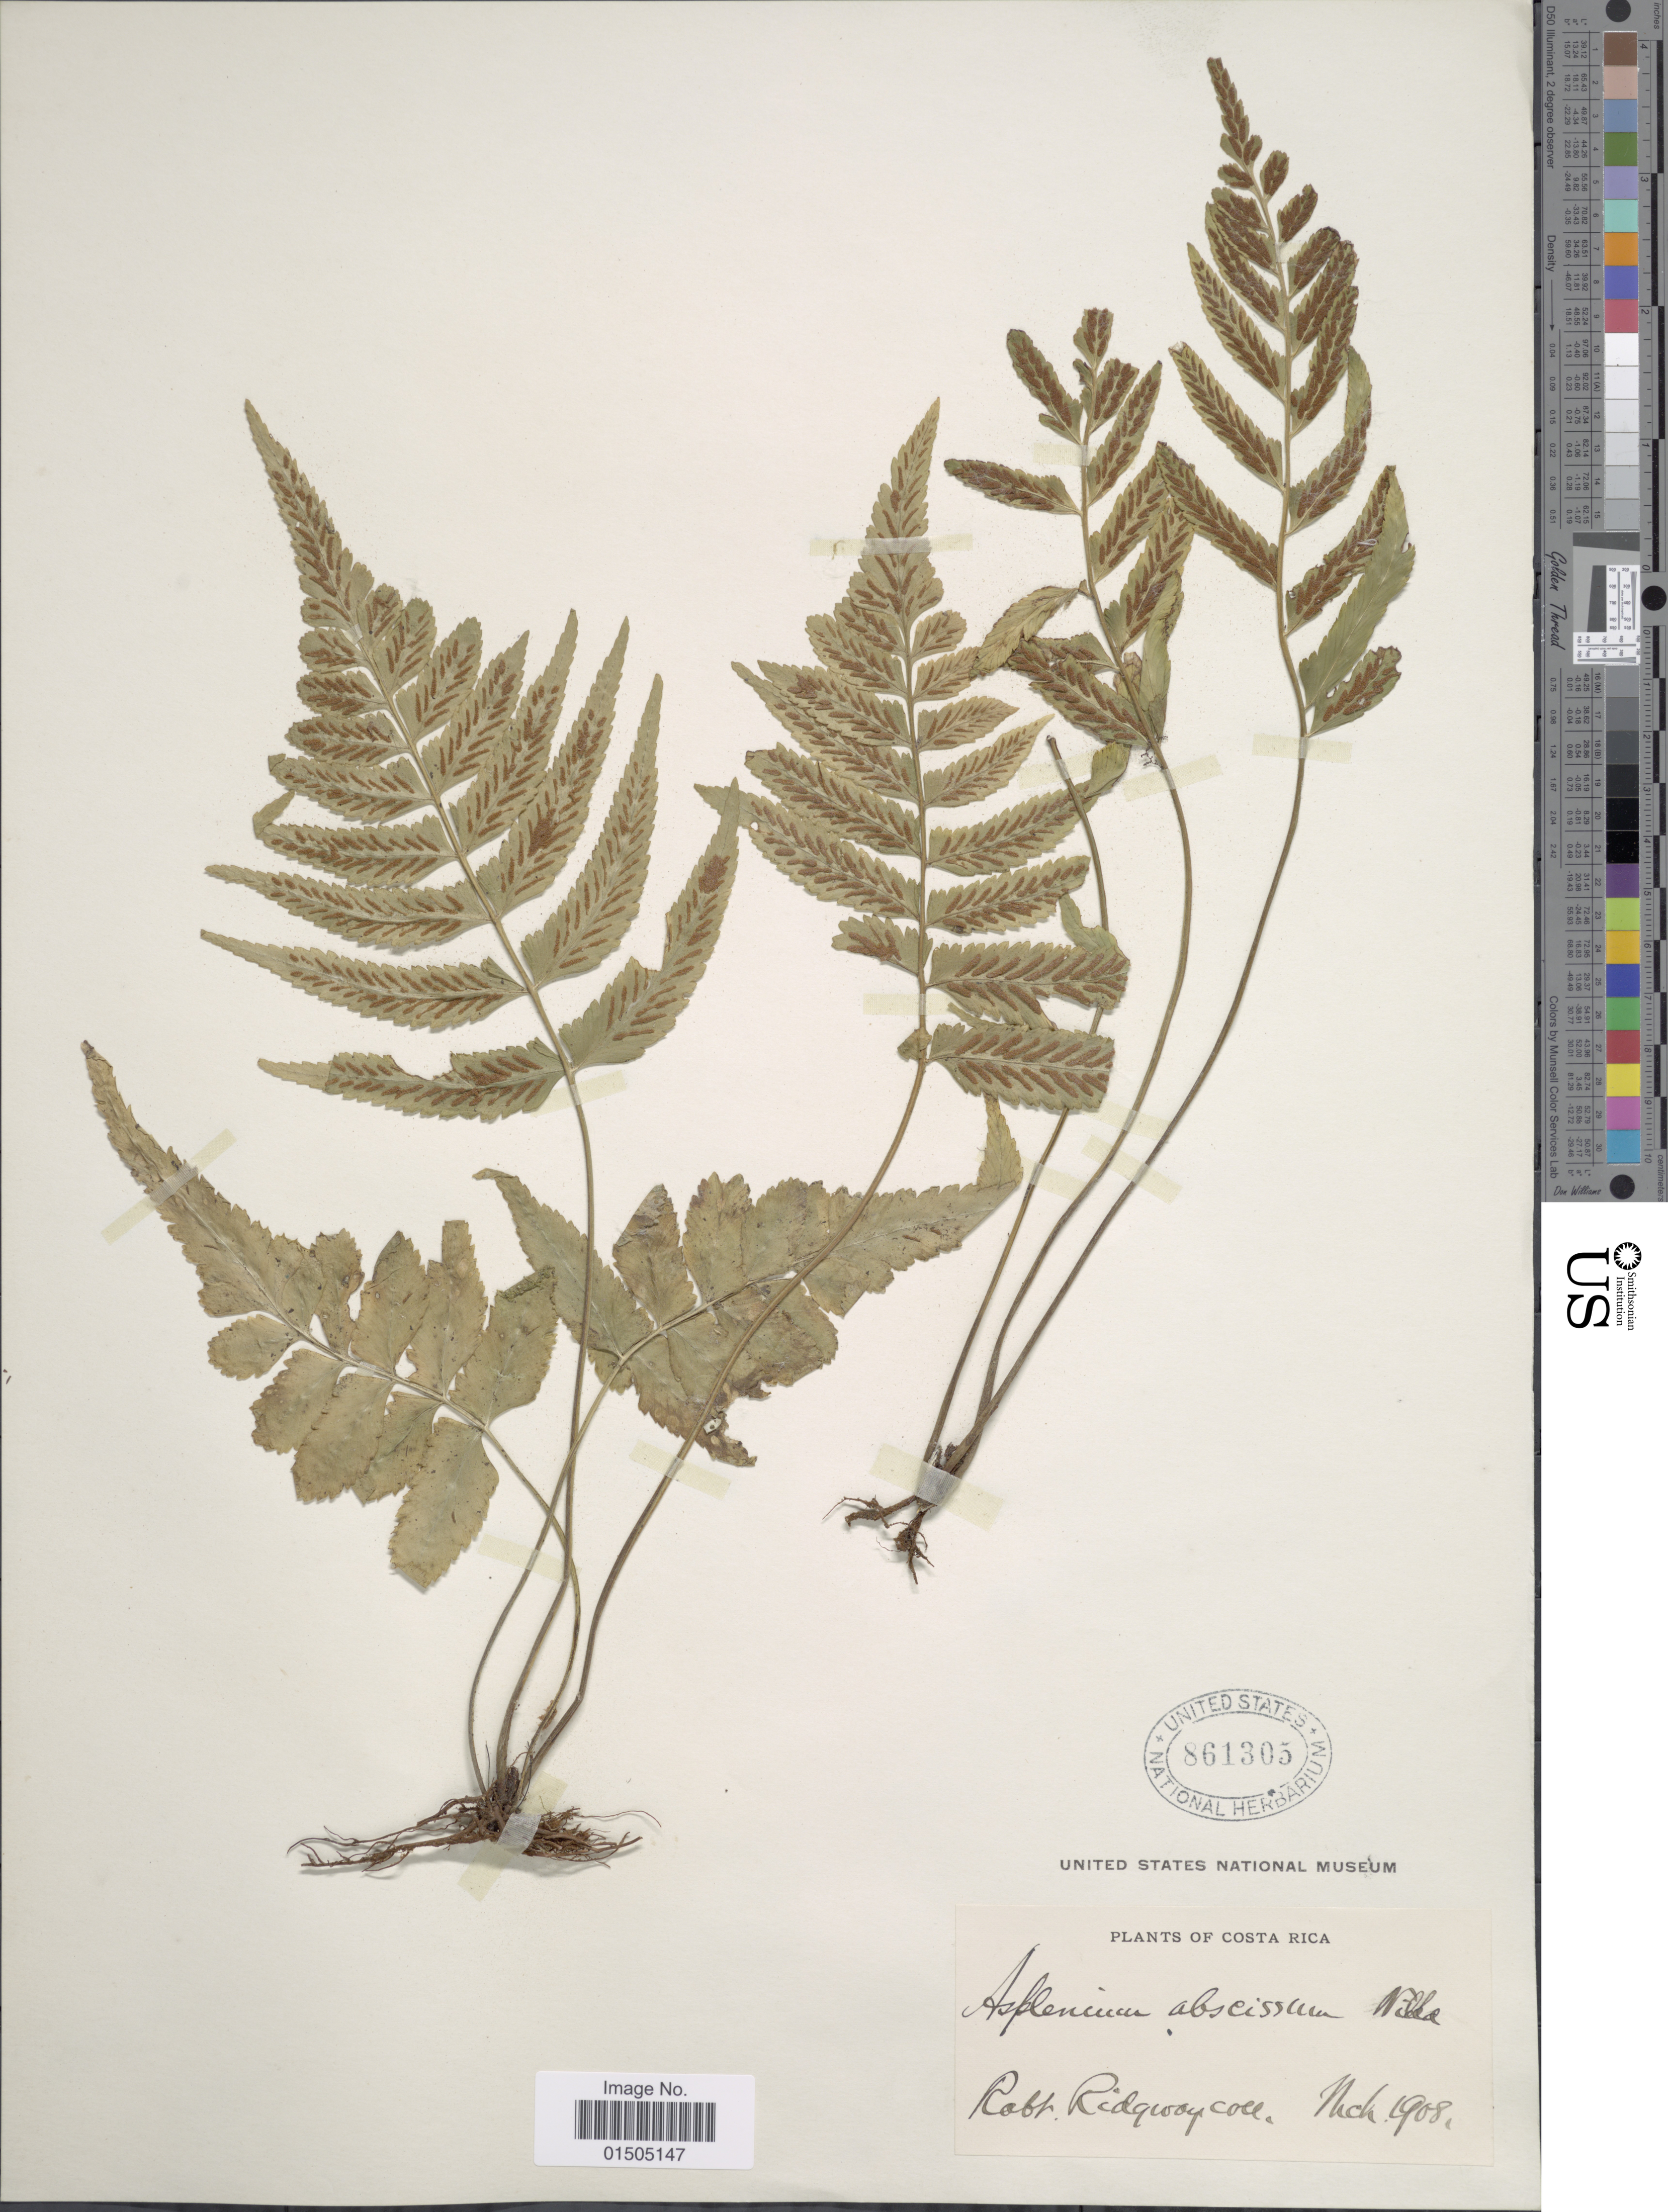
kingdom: Plantae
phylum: Tracheophyta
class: Polypodiopsida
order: Polypodiales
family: Aspleniaceae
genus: Asplenium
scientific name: Asplenium abscissum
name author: Willd.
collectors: R. Ridgway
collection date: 1908-03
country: Costa Rica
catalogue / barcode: US 861305